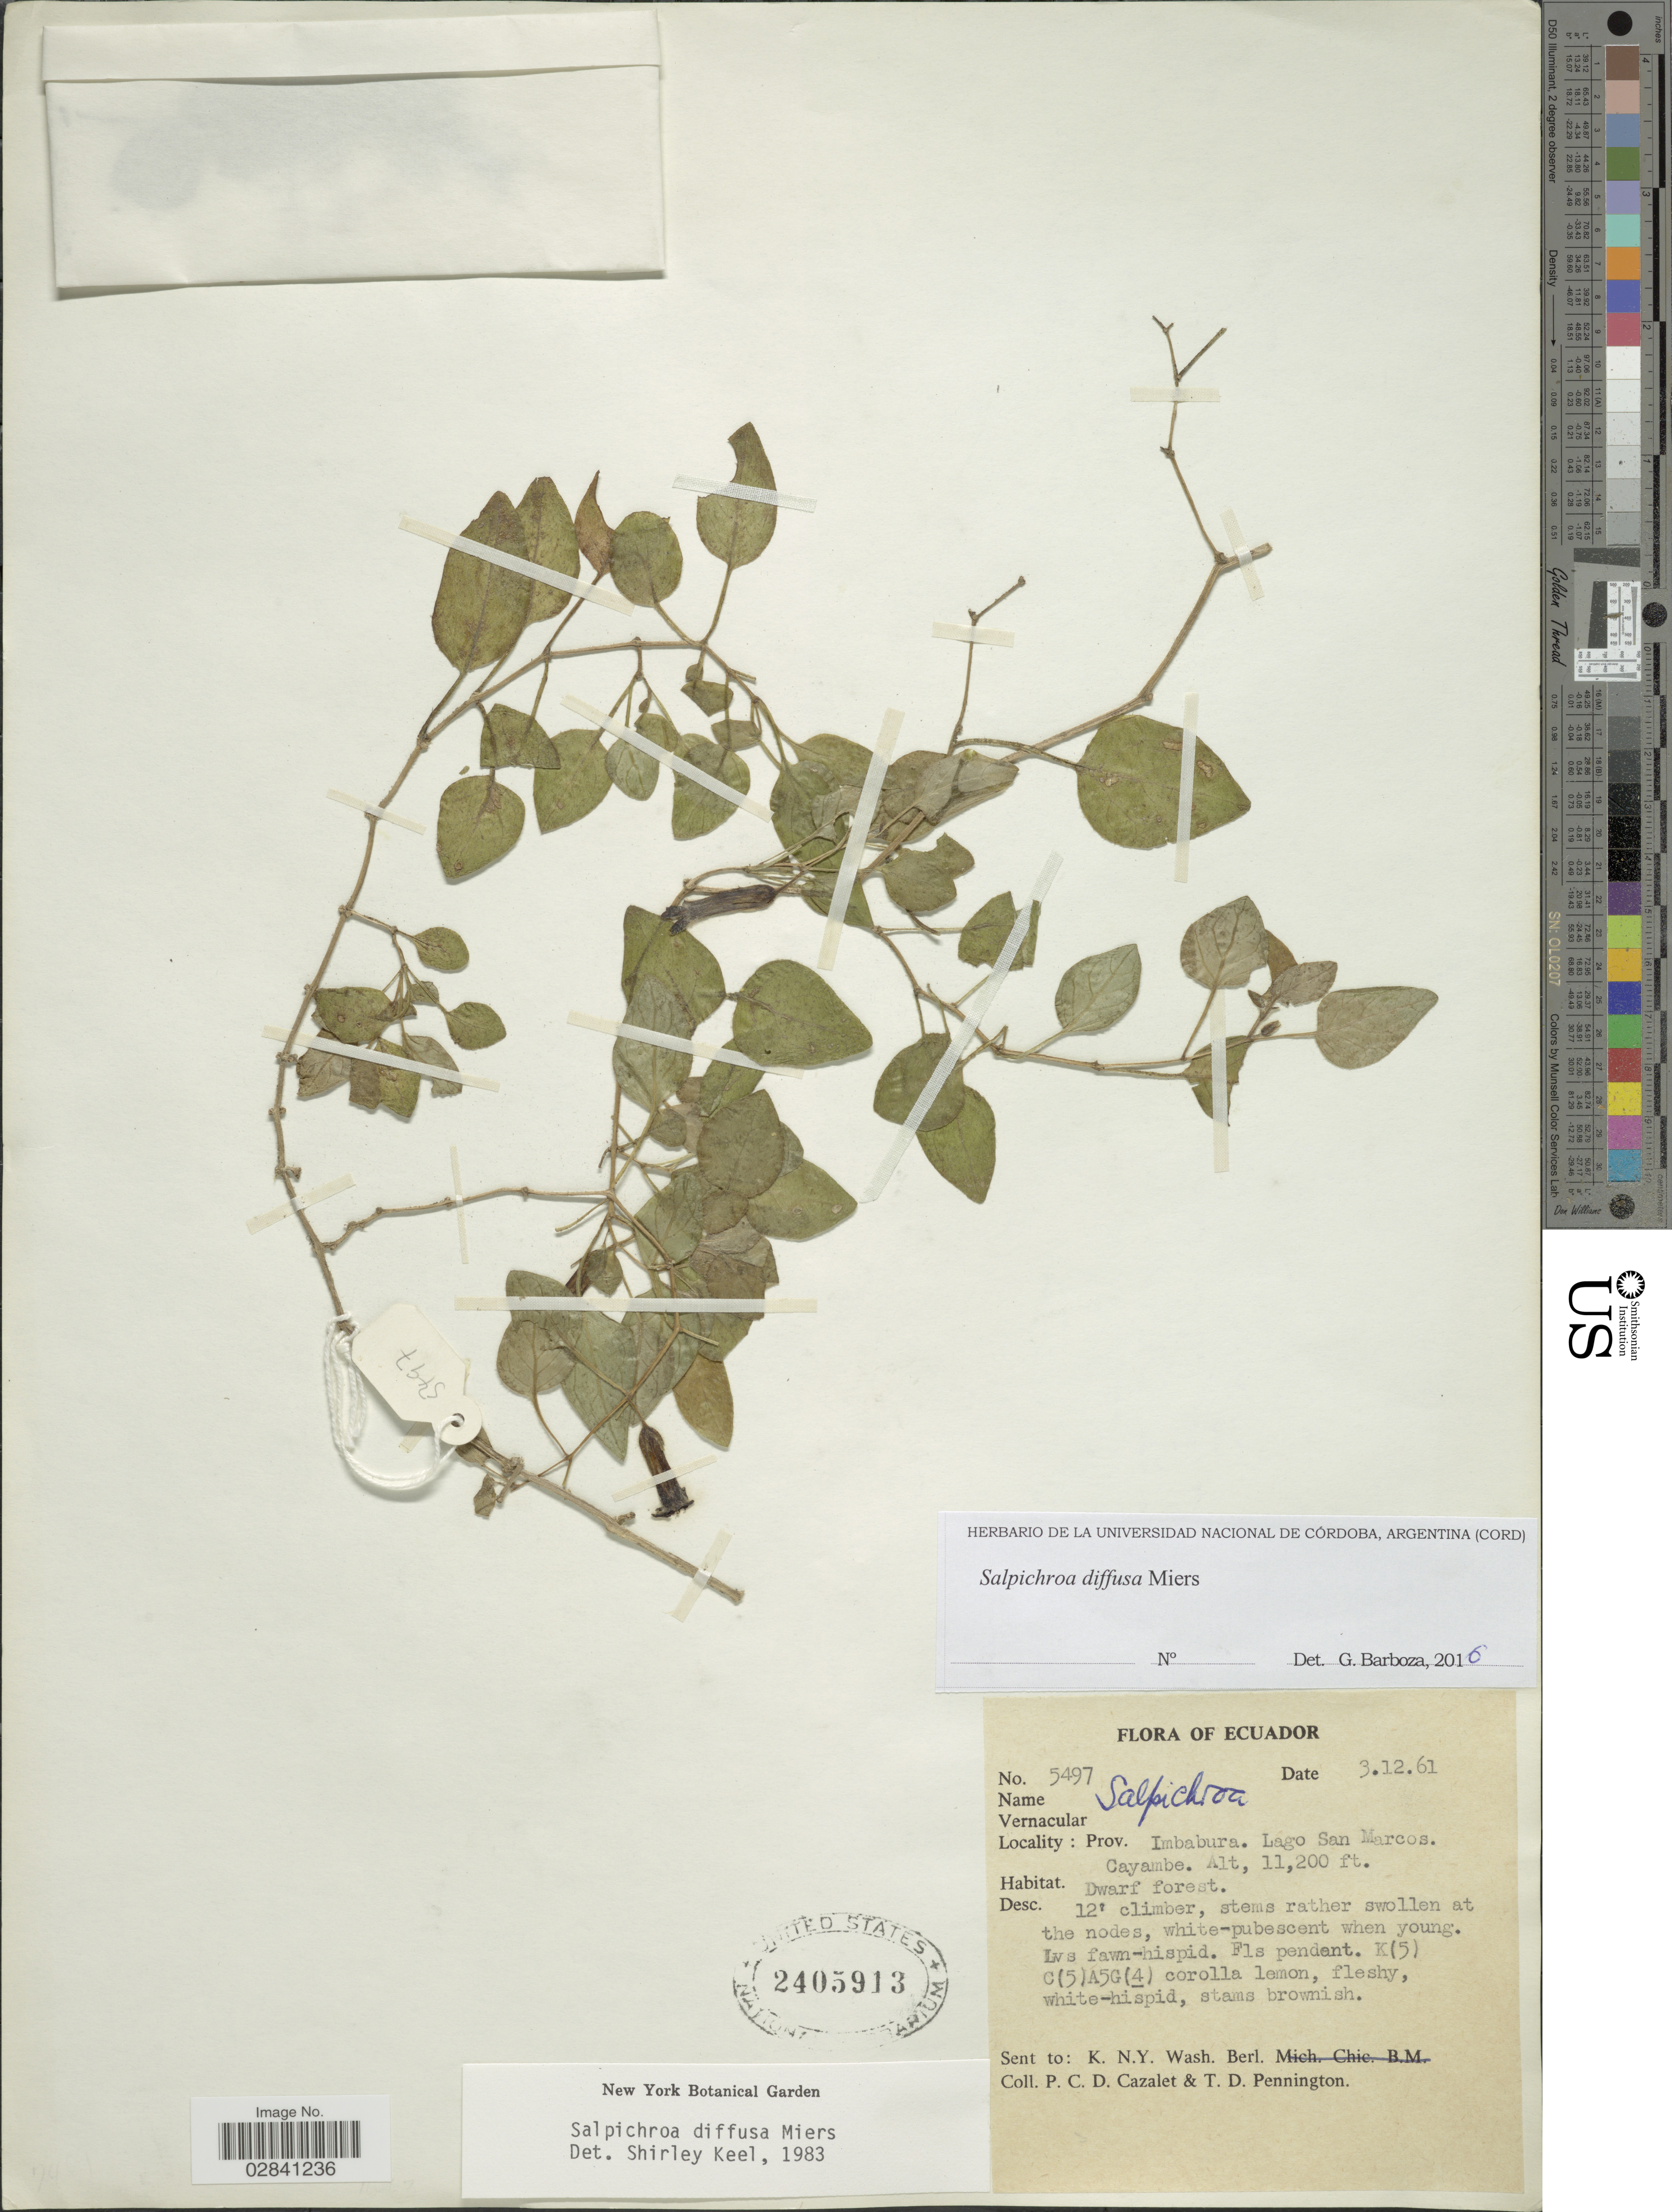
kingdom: Plantae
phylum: Tracheophyta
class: Magnoliopsida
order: Solanales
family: Solanaceae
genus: Salpichroa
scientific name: Salpichroa diffusa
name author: Miers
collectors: P. C. D. Cazalet & T. D. Pennington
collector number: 5497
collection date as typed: Transcribed d/m/y: 12/3/61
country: Ecuador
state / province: Imbabura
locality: Lago San Marcos. Cayambe.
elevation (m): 3414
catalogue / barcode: US 2405913